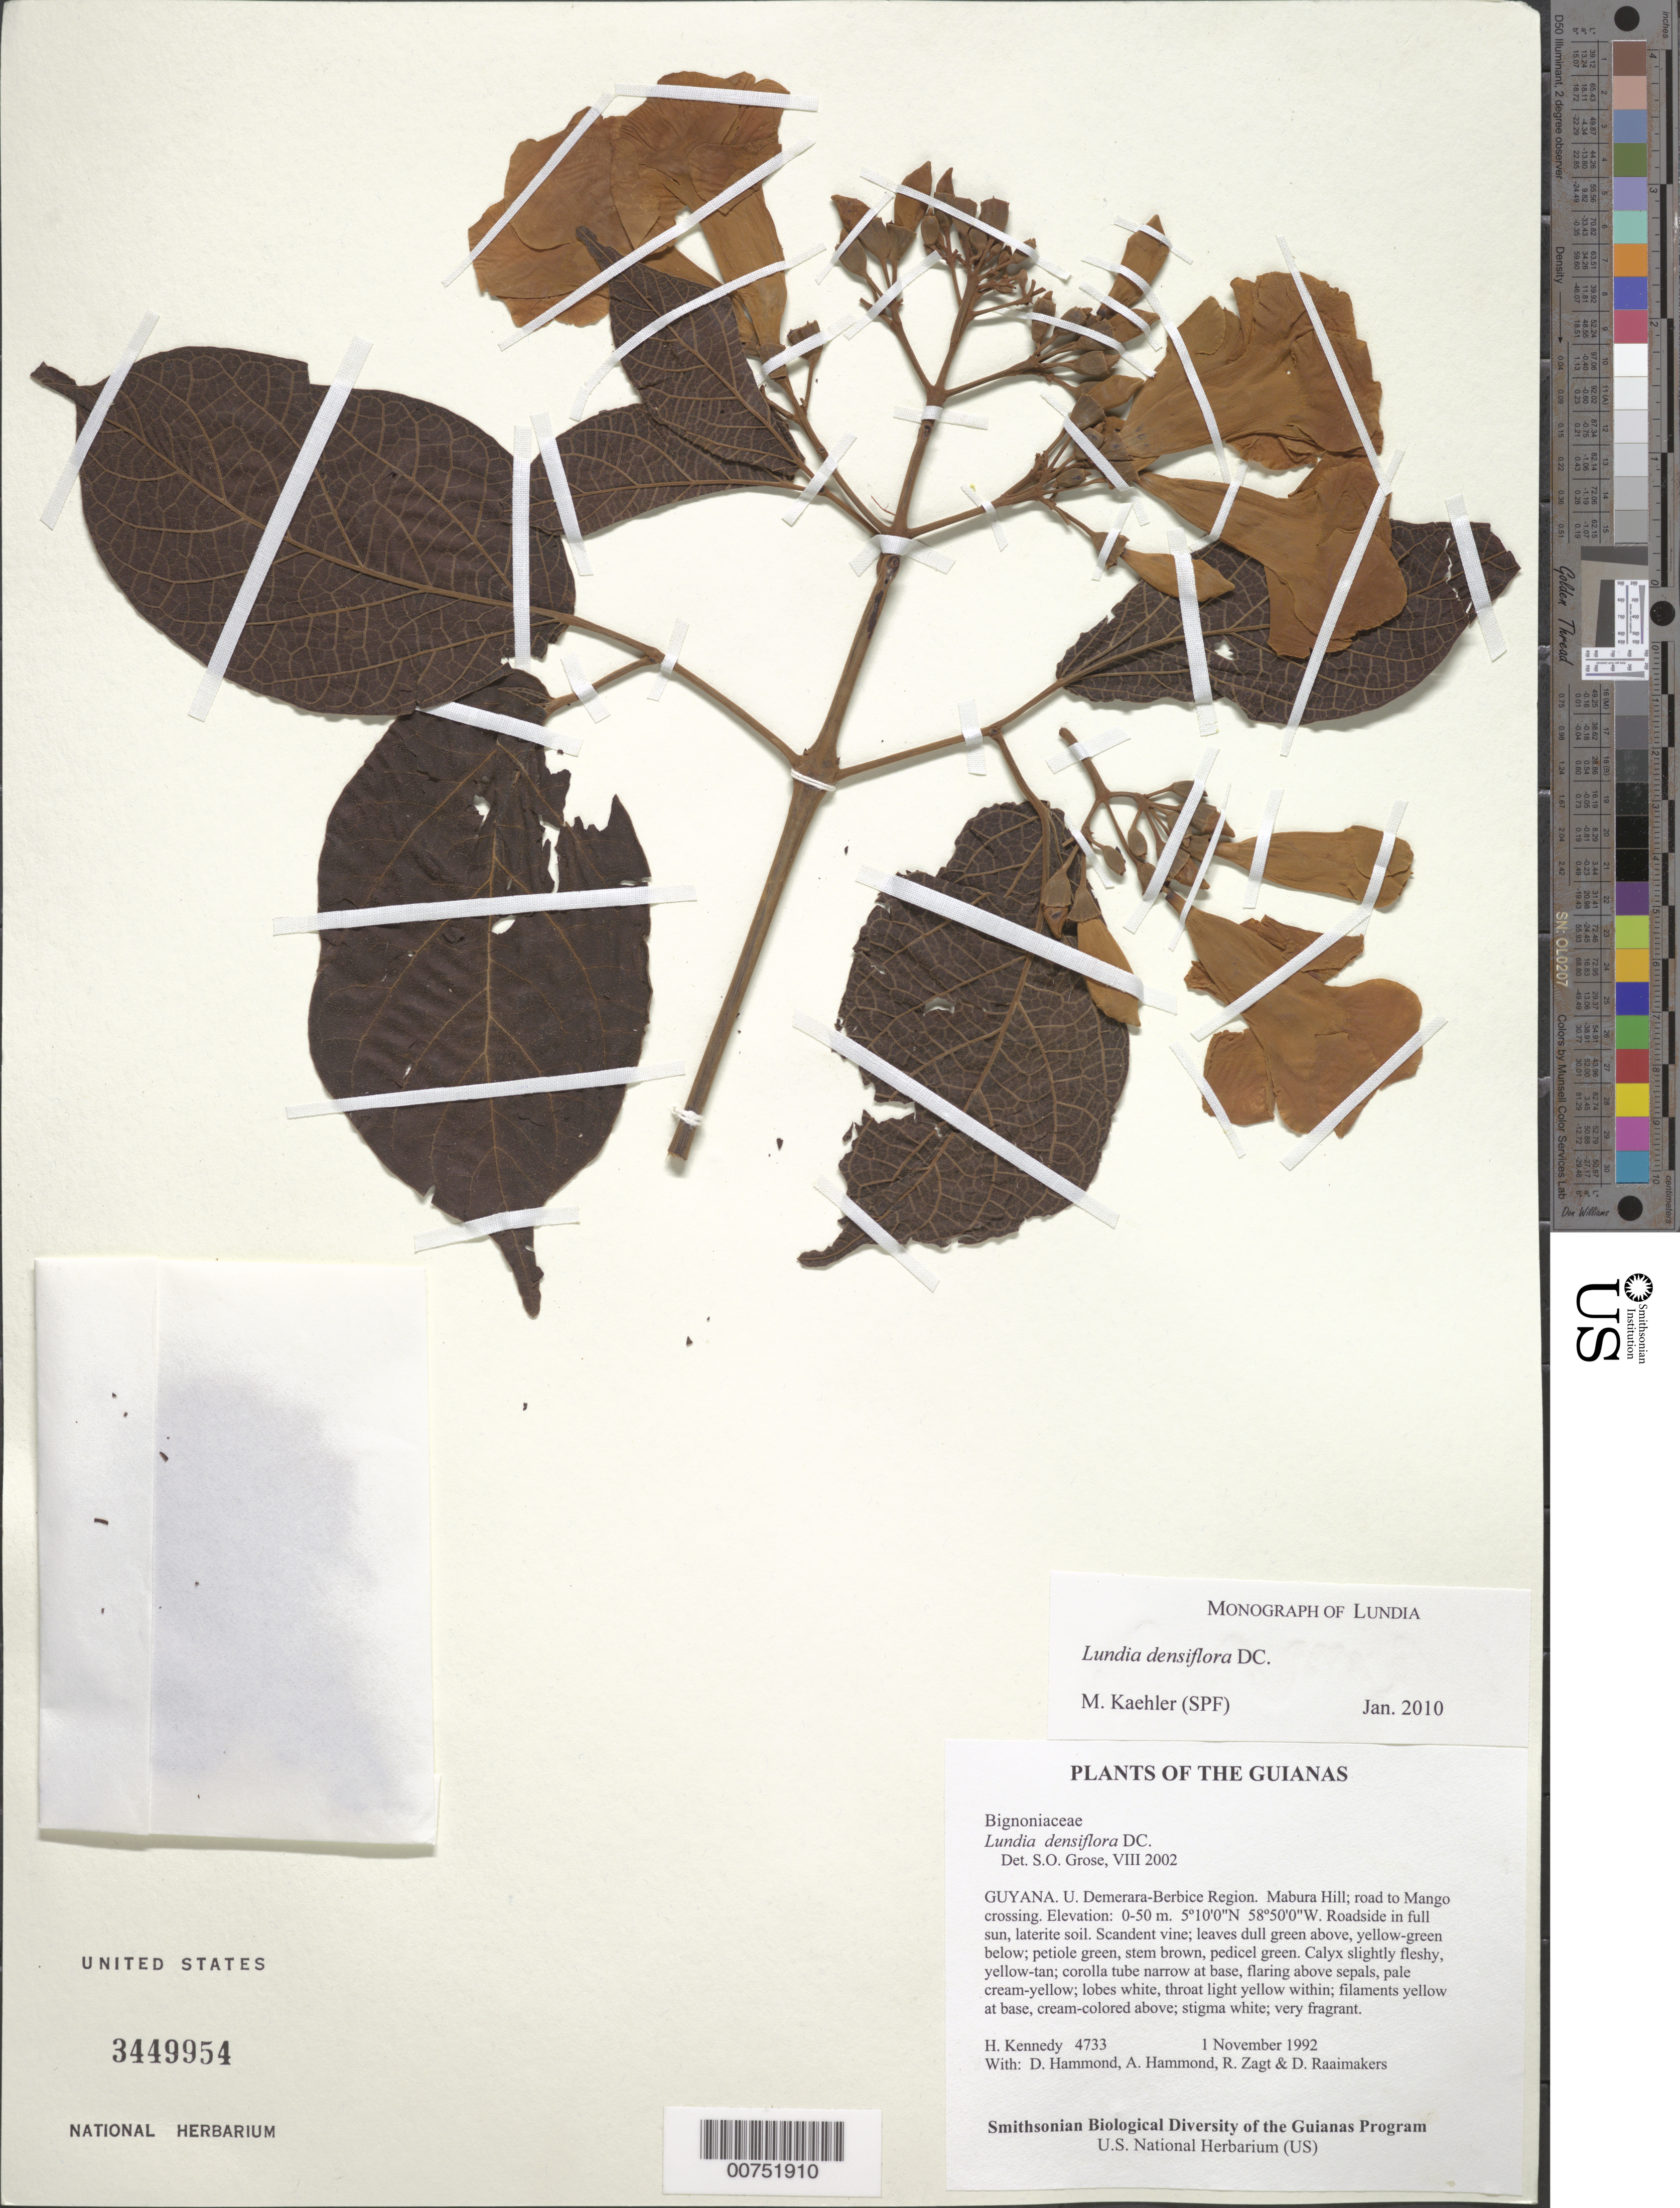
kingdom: Plantae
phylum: Tracheophyta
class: Magnoliopsida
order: Lamiales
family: Bignoniaceae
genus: Lundia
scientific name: Lundia densiflora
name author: DC.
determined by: Grose, S. O.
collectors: H. Kennedy, D. Hammond, A. Hammond, R. Zagt & D. Raaimakers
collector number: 4733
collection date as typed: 1 November 1992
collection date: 1992-11-01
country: Guyana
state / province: U. Demerara-Berbice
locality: Mabura Hill; road to Mango crossing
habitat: Roadside in full sun, laterite soil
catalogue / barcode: US 3449954